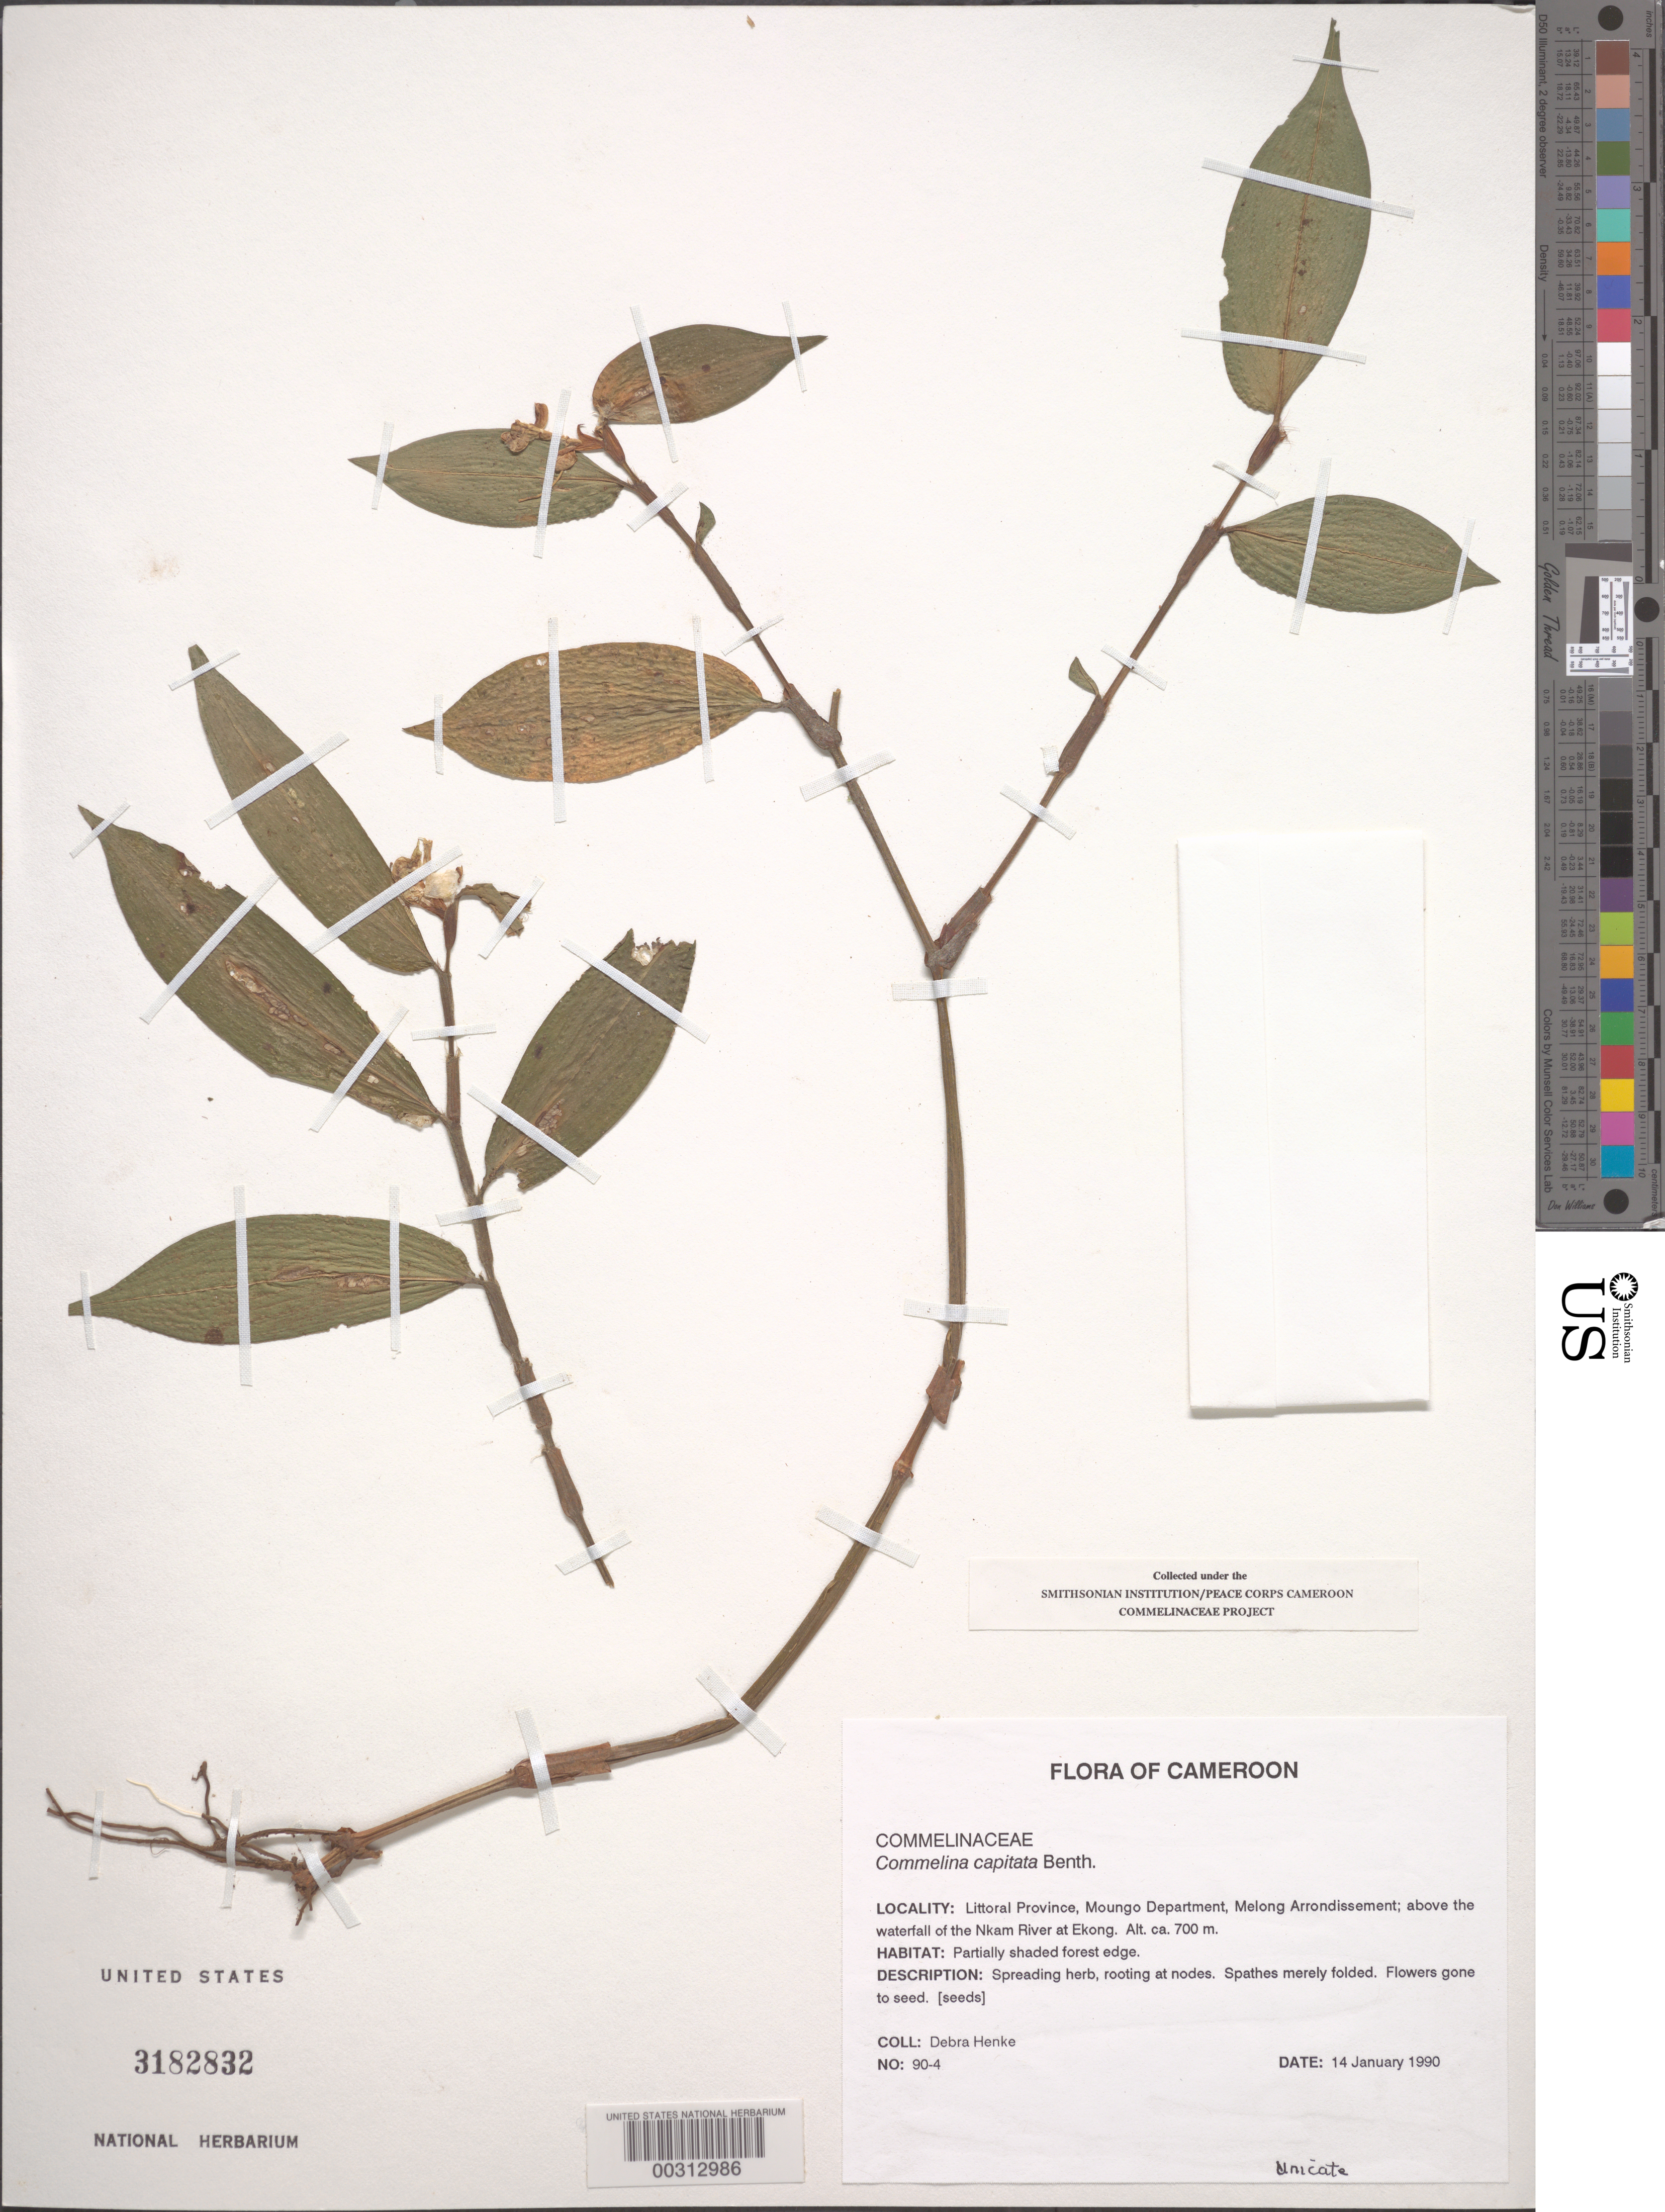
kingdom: Plantae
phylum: Tracheophyta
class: Liliopsida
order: Commelinales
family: Commelinaceae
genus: Commelina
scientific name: Commelina capitata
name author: Benth.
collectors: D. Henke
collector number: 90-4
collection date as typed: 14 Jan 1990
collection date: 1990-01-14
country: Cameroon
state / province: Littoral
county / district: Mungo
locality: Melong arrondissement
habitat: Partially shaded forest edge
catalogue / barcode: US 3182832